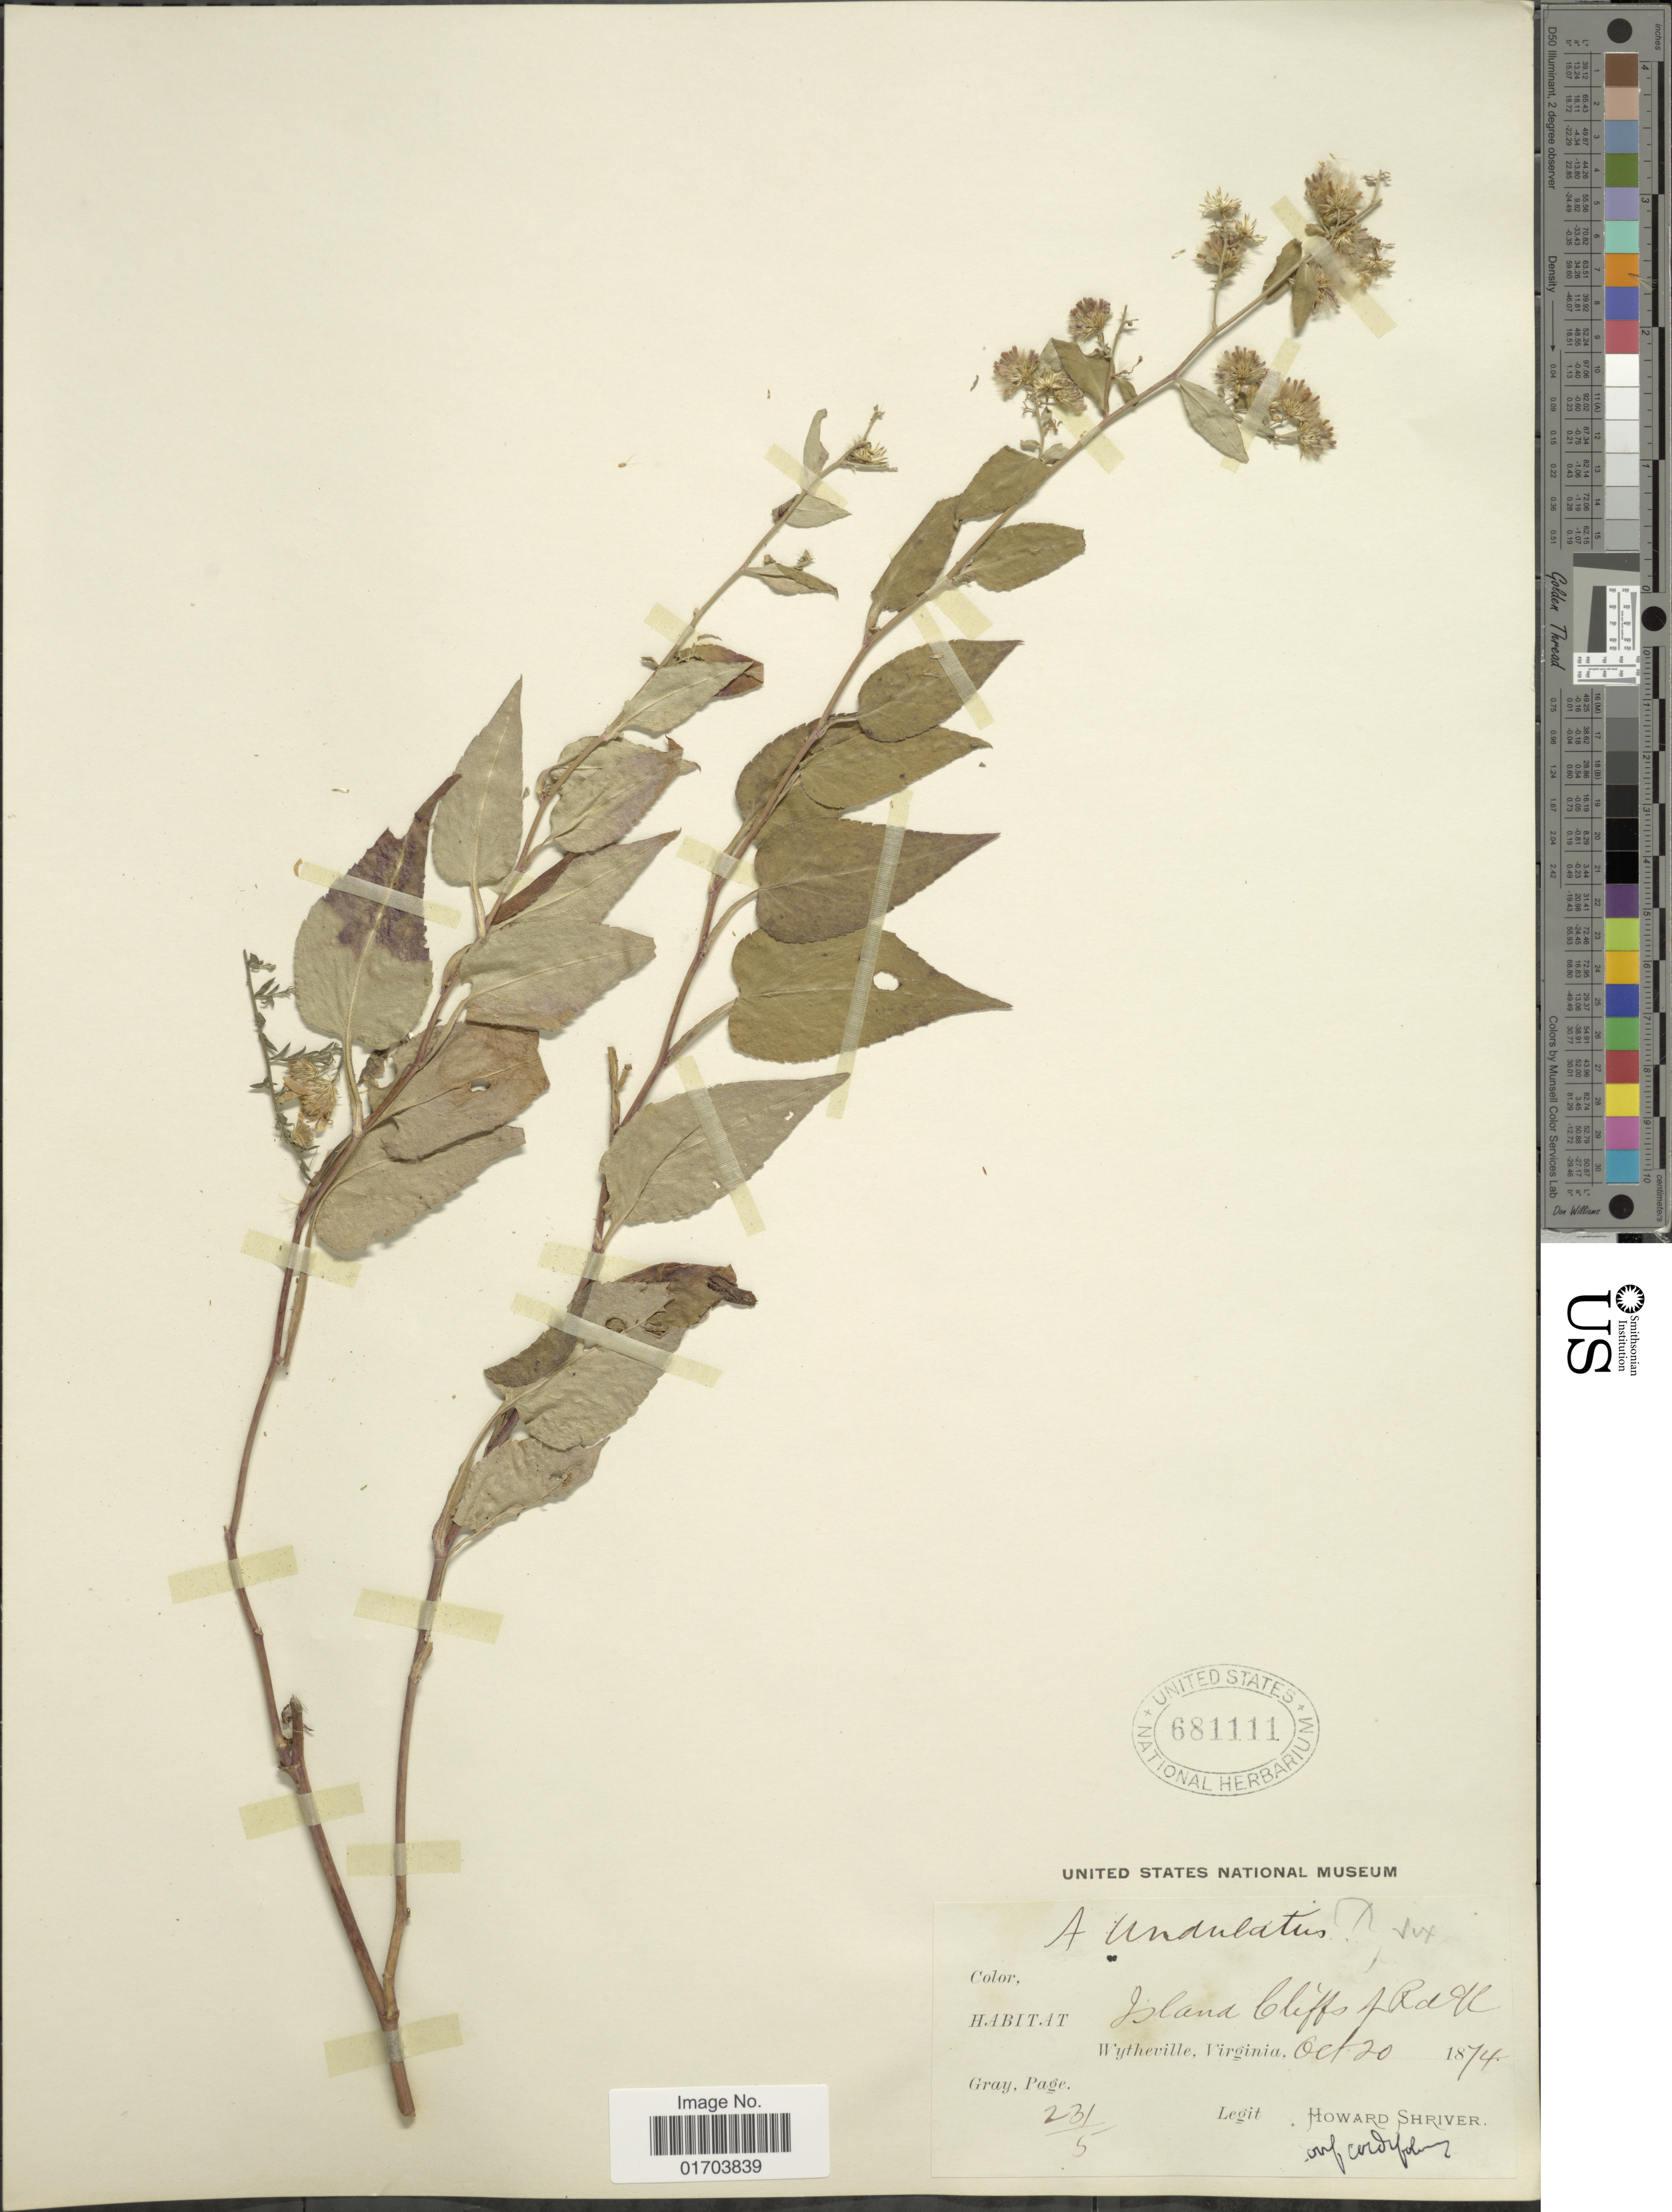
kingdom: Plantae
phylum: Tracheophyta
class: Magnoliopsida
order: Asterales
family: Asteraceae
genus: Symphyotrichum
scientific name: Symphyotrichum undulatum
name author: (L.) G.L. Nesom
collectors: H. Shriver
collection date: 1874-10-20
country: United States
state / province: Virginia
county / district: Wythe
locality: Island Cliffs of Rd 91, Wytheville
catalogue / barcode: US 681111